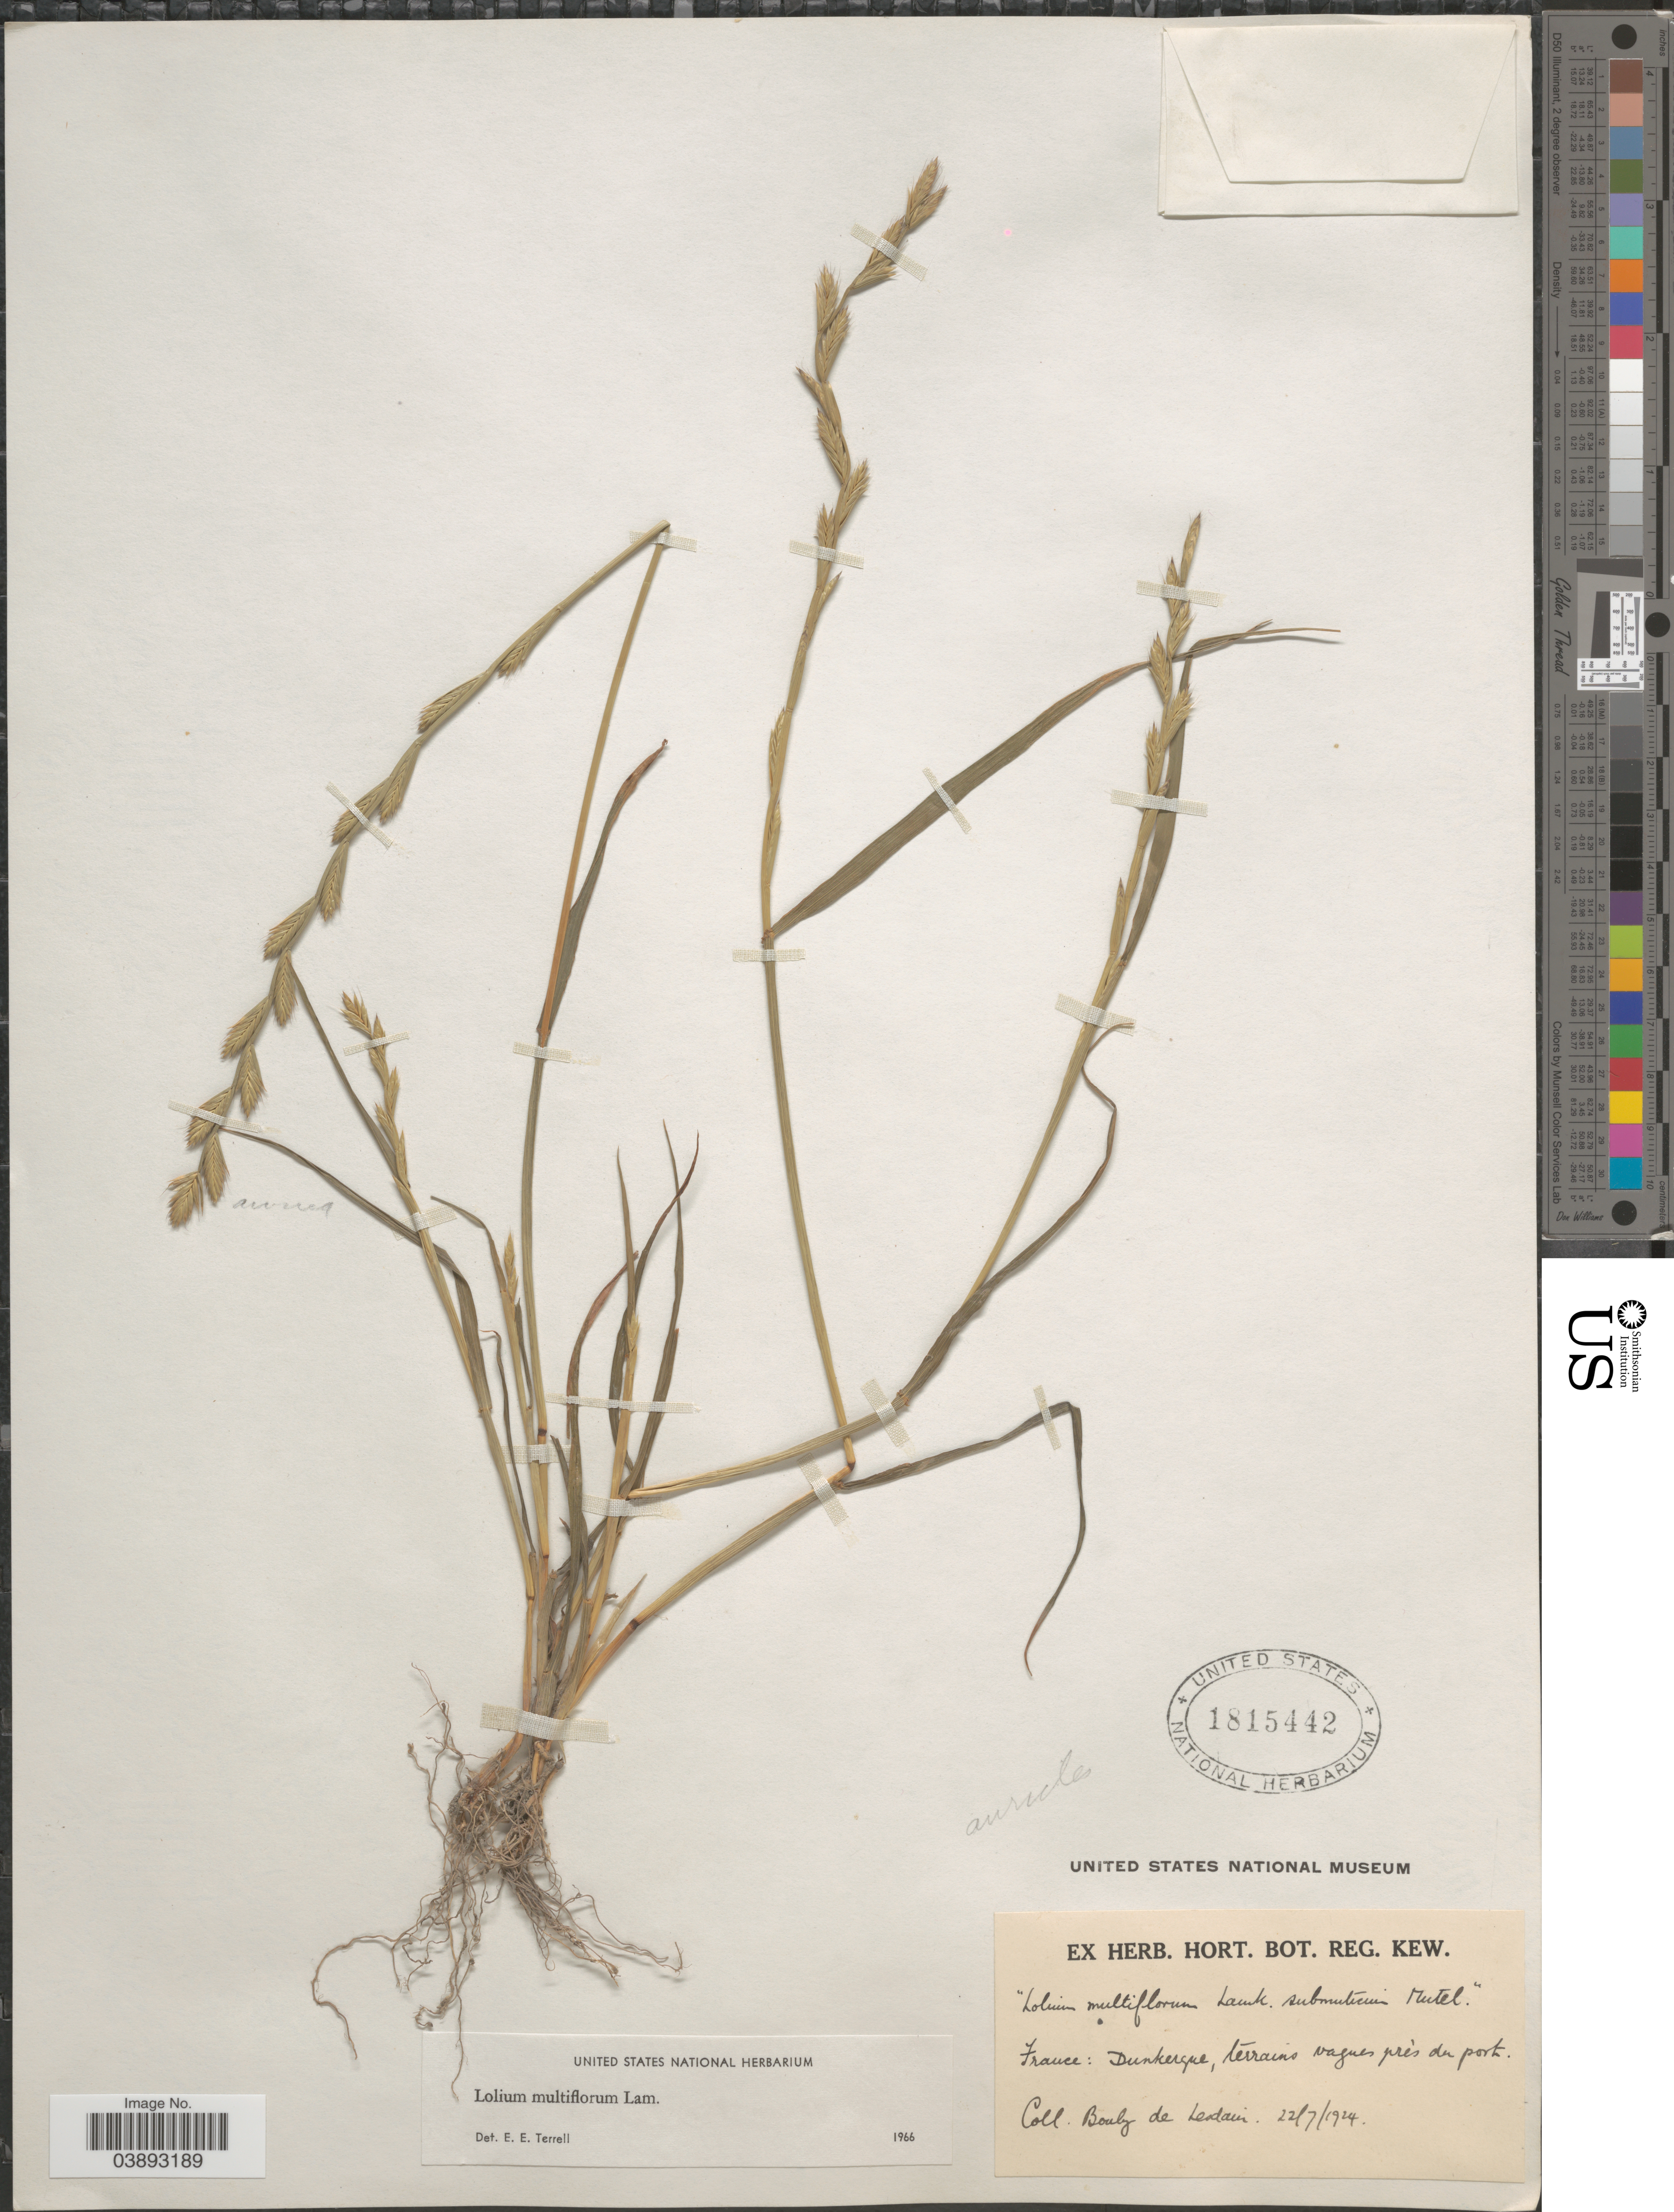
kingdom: Plantae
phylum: Tracheophyta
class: Liliopsida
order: Poales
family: Poaceae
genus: Lolium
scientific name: Lolium multiflorum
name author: Lam.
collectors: M. Bouly de Lesdain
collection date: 1924-07-22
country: France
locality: Dunkerque, terrains vagues près du porte.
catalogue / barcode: US 1815442